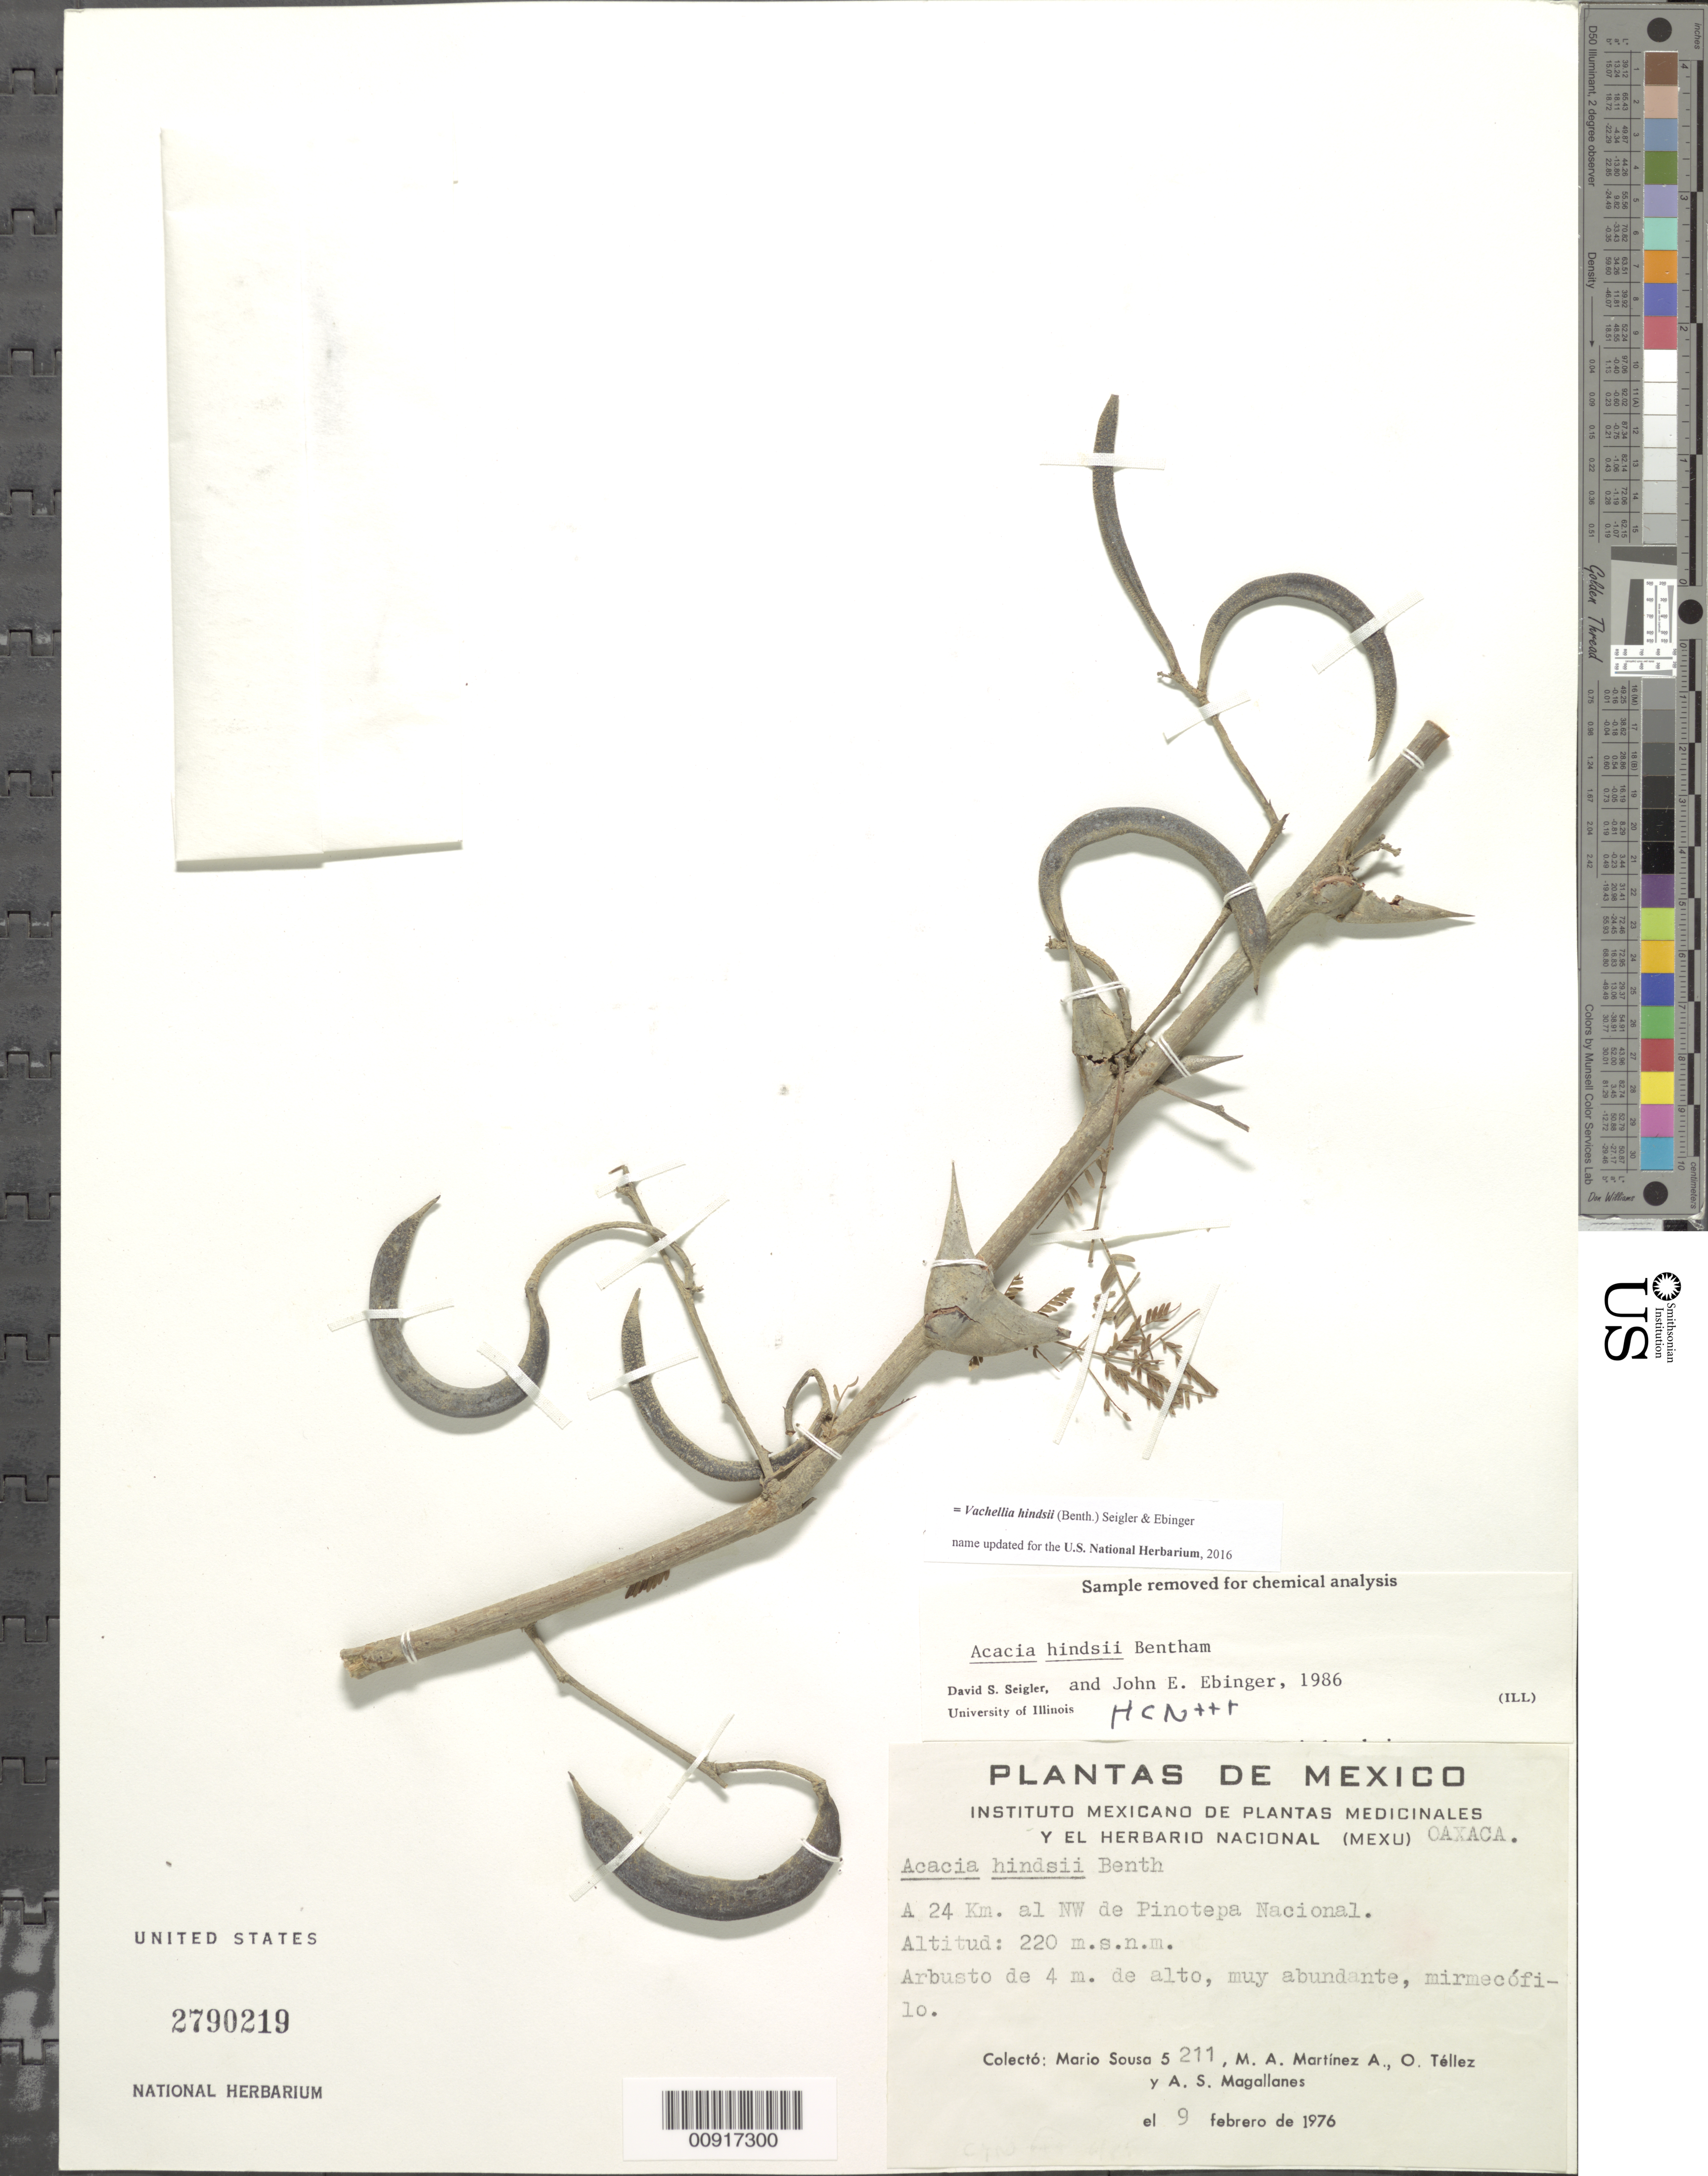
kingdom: Plantae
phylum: Tracheophyta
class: Magnoliopsida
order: Fabales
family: Fabaceae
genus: Vachellia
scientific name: Vachellia hindsii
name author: (Benth.) Seigler & Ebinger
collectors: M. Sousa S., M. A. Martínez Alfaro, O. Téllez V. & A. Magallanes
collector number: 5211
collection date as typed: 09 Feb 1976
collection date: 1976-02-09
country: Mexico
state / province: Oaxaca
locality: A 24 km al NW de Pinotepa Nacional.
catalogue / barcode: US 2790219